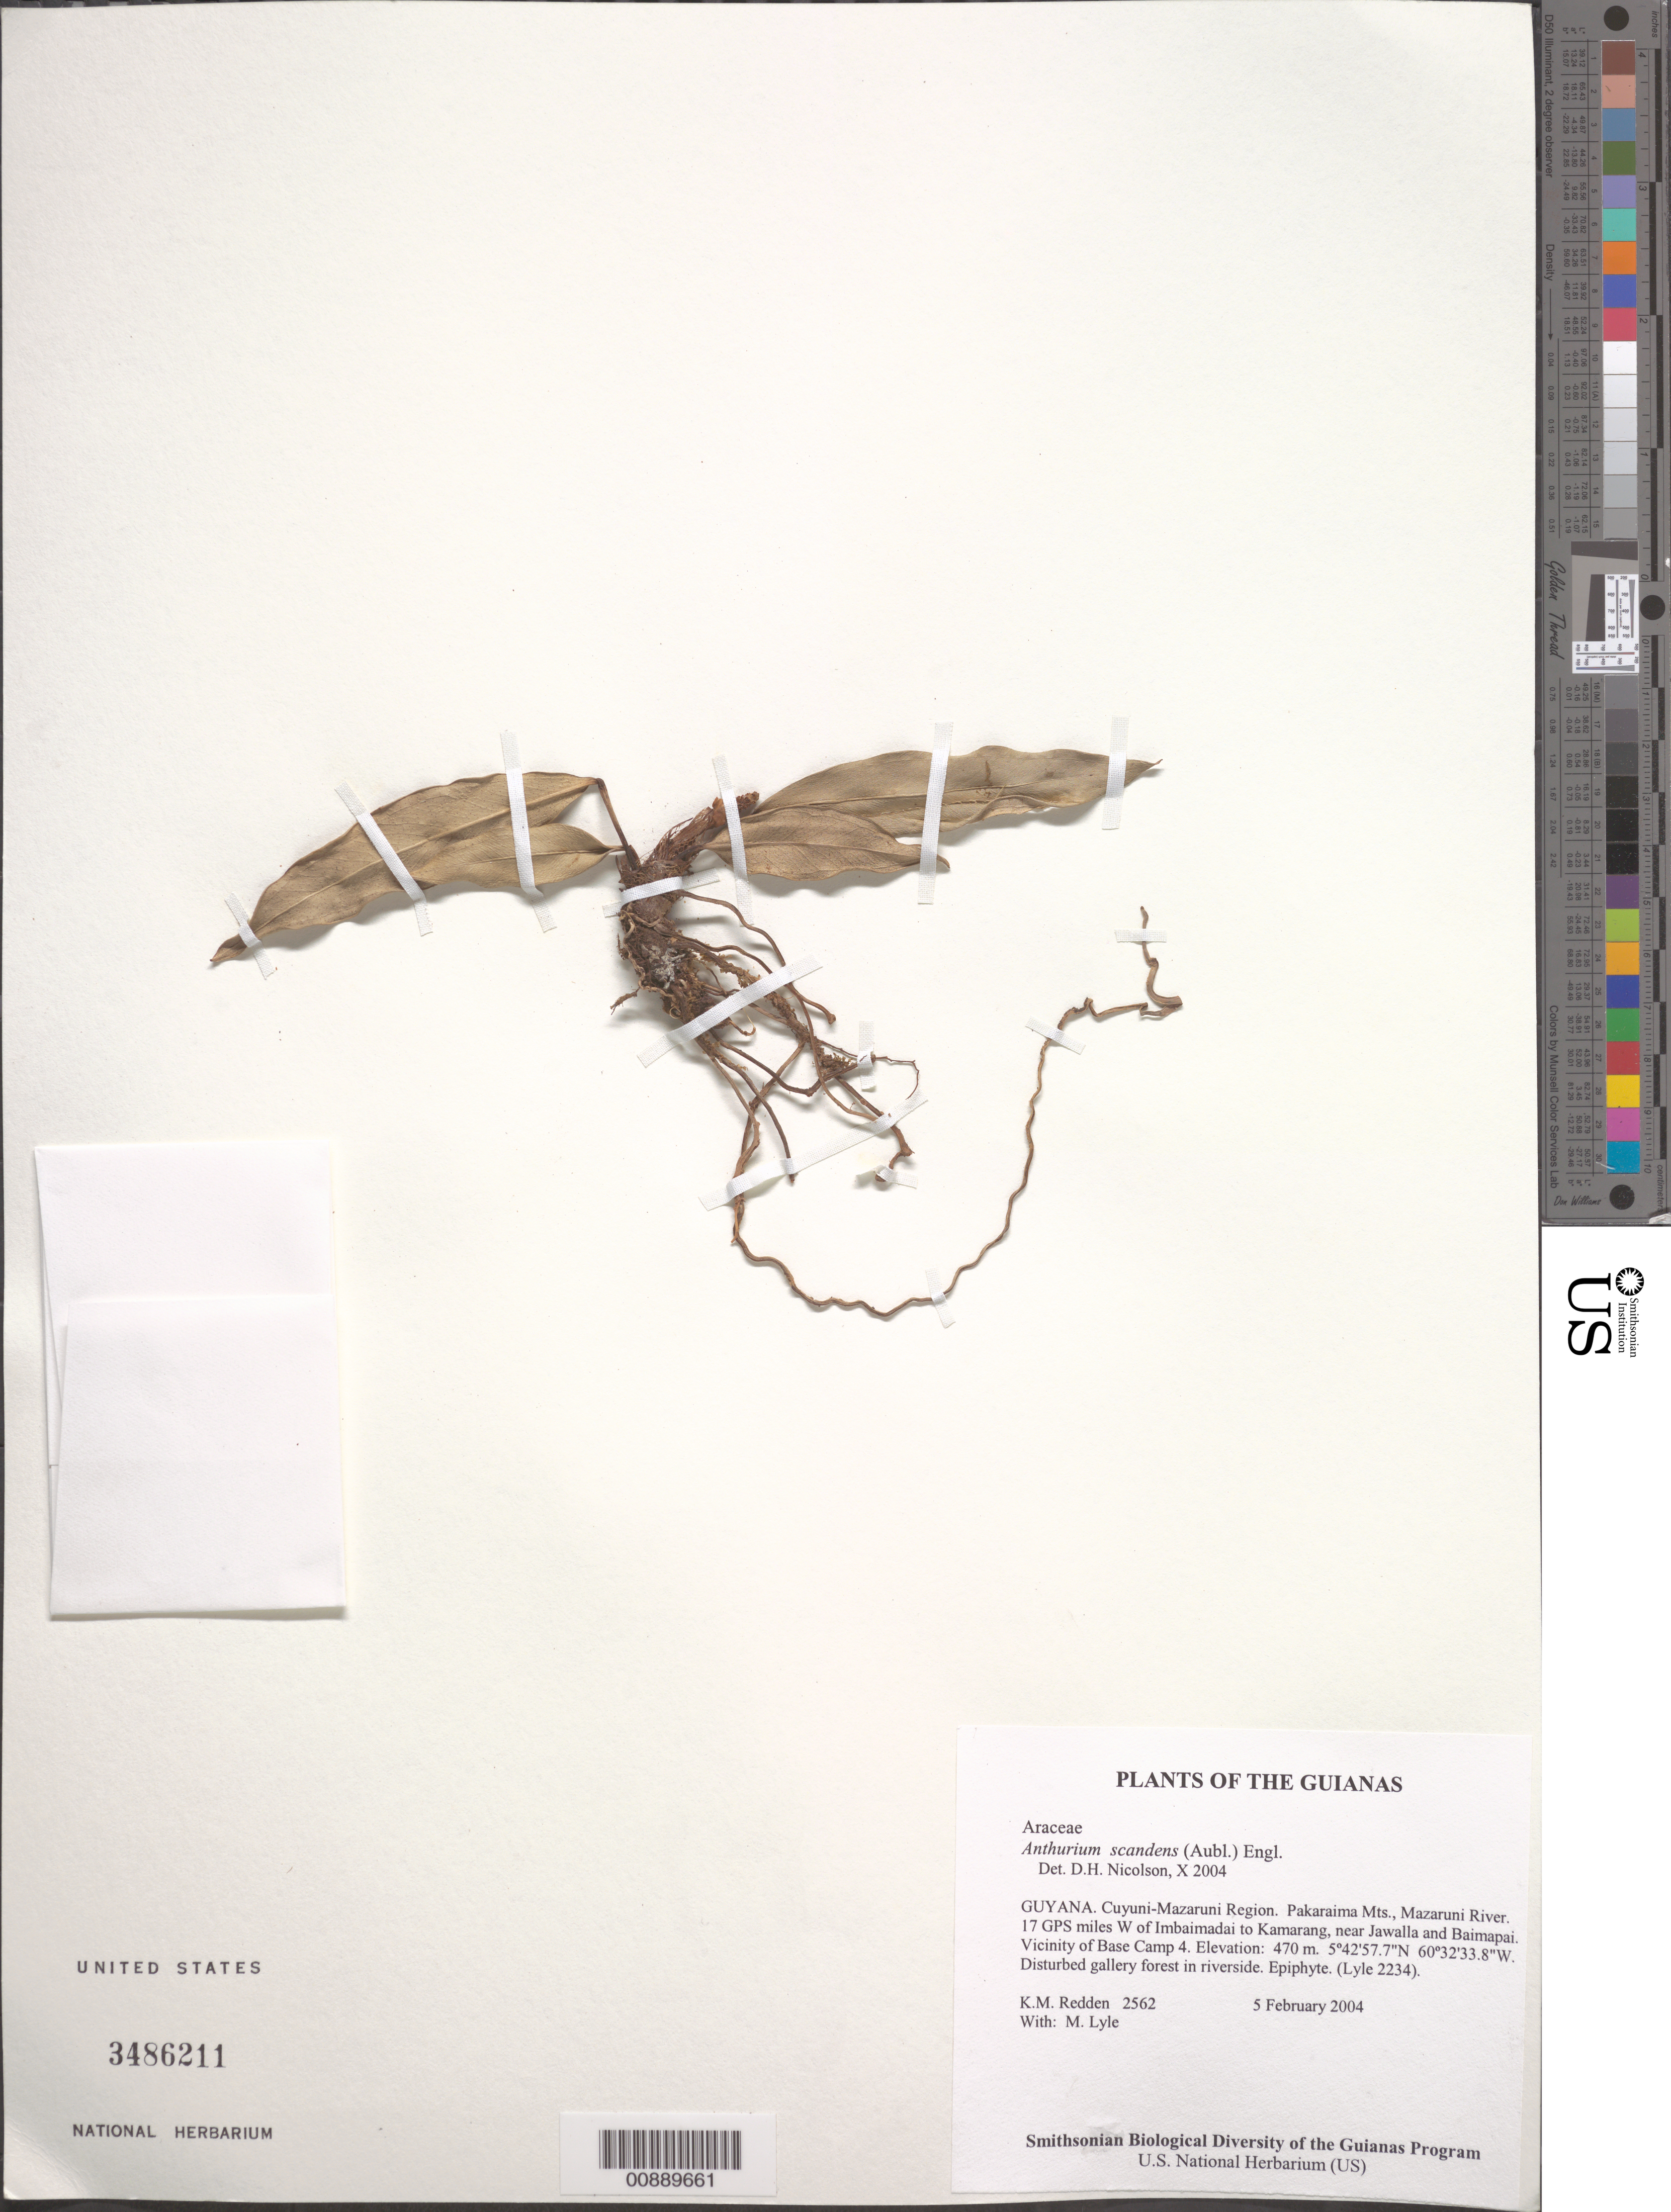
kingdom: Plantae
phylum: Tracheophyta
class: Liliopsida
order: Alismatales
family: Araceae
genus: Anthurium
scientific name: Anthurium scandens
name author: (Aubl.) Engl.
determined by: Nicolson, Dan H.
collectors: K. M. Redden & M. Lyle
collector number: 2562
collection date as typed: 5 February 2004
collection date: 2004-02-05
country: Guyana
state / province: Cuyuni-Mazaruni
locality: Pakaraima Mts., Mazaruni River. 17 GPS miles W of Imbaimadai to Kamarang, near Jawalla and Baimapai. Vicinity of Base Camp 4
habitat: Disturbed gallery forest in riverside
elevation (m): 470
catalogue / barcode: US 3486211